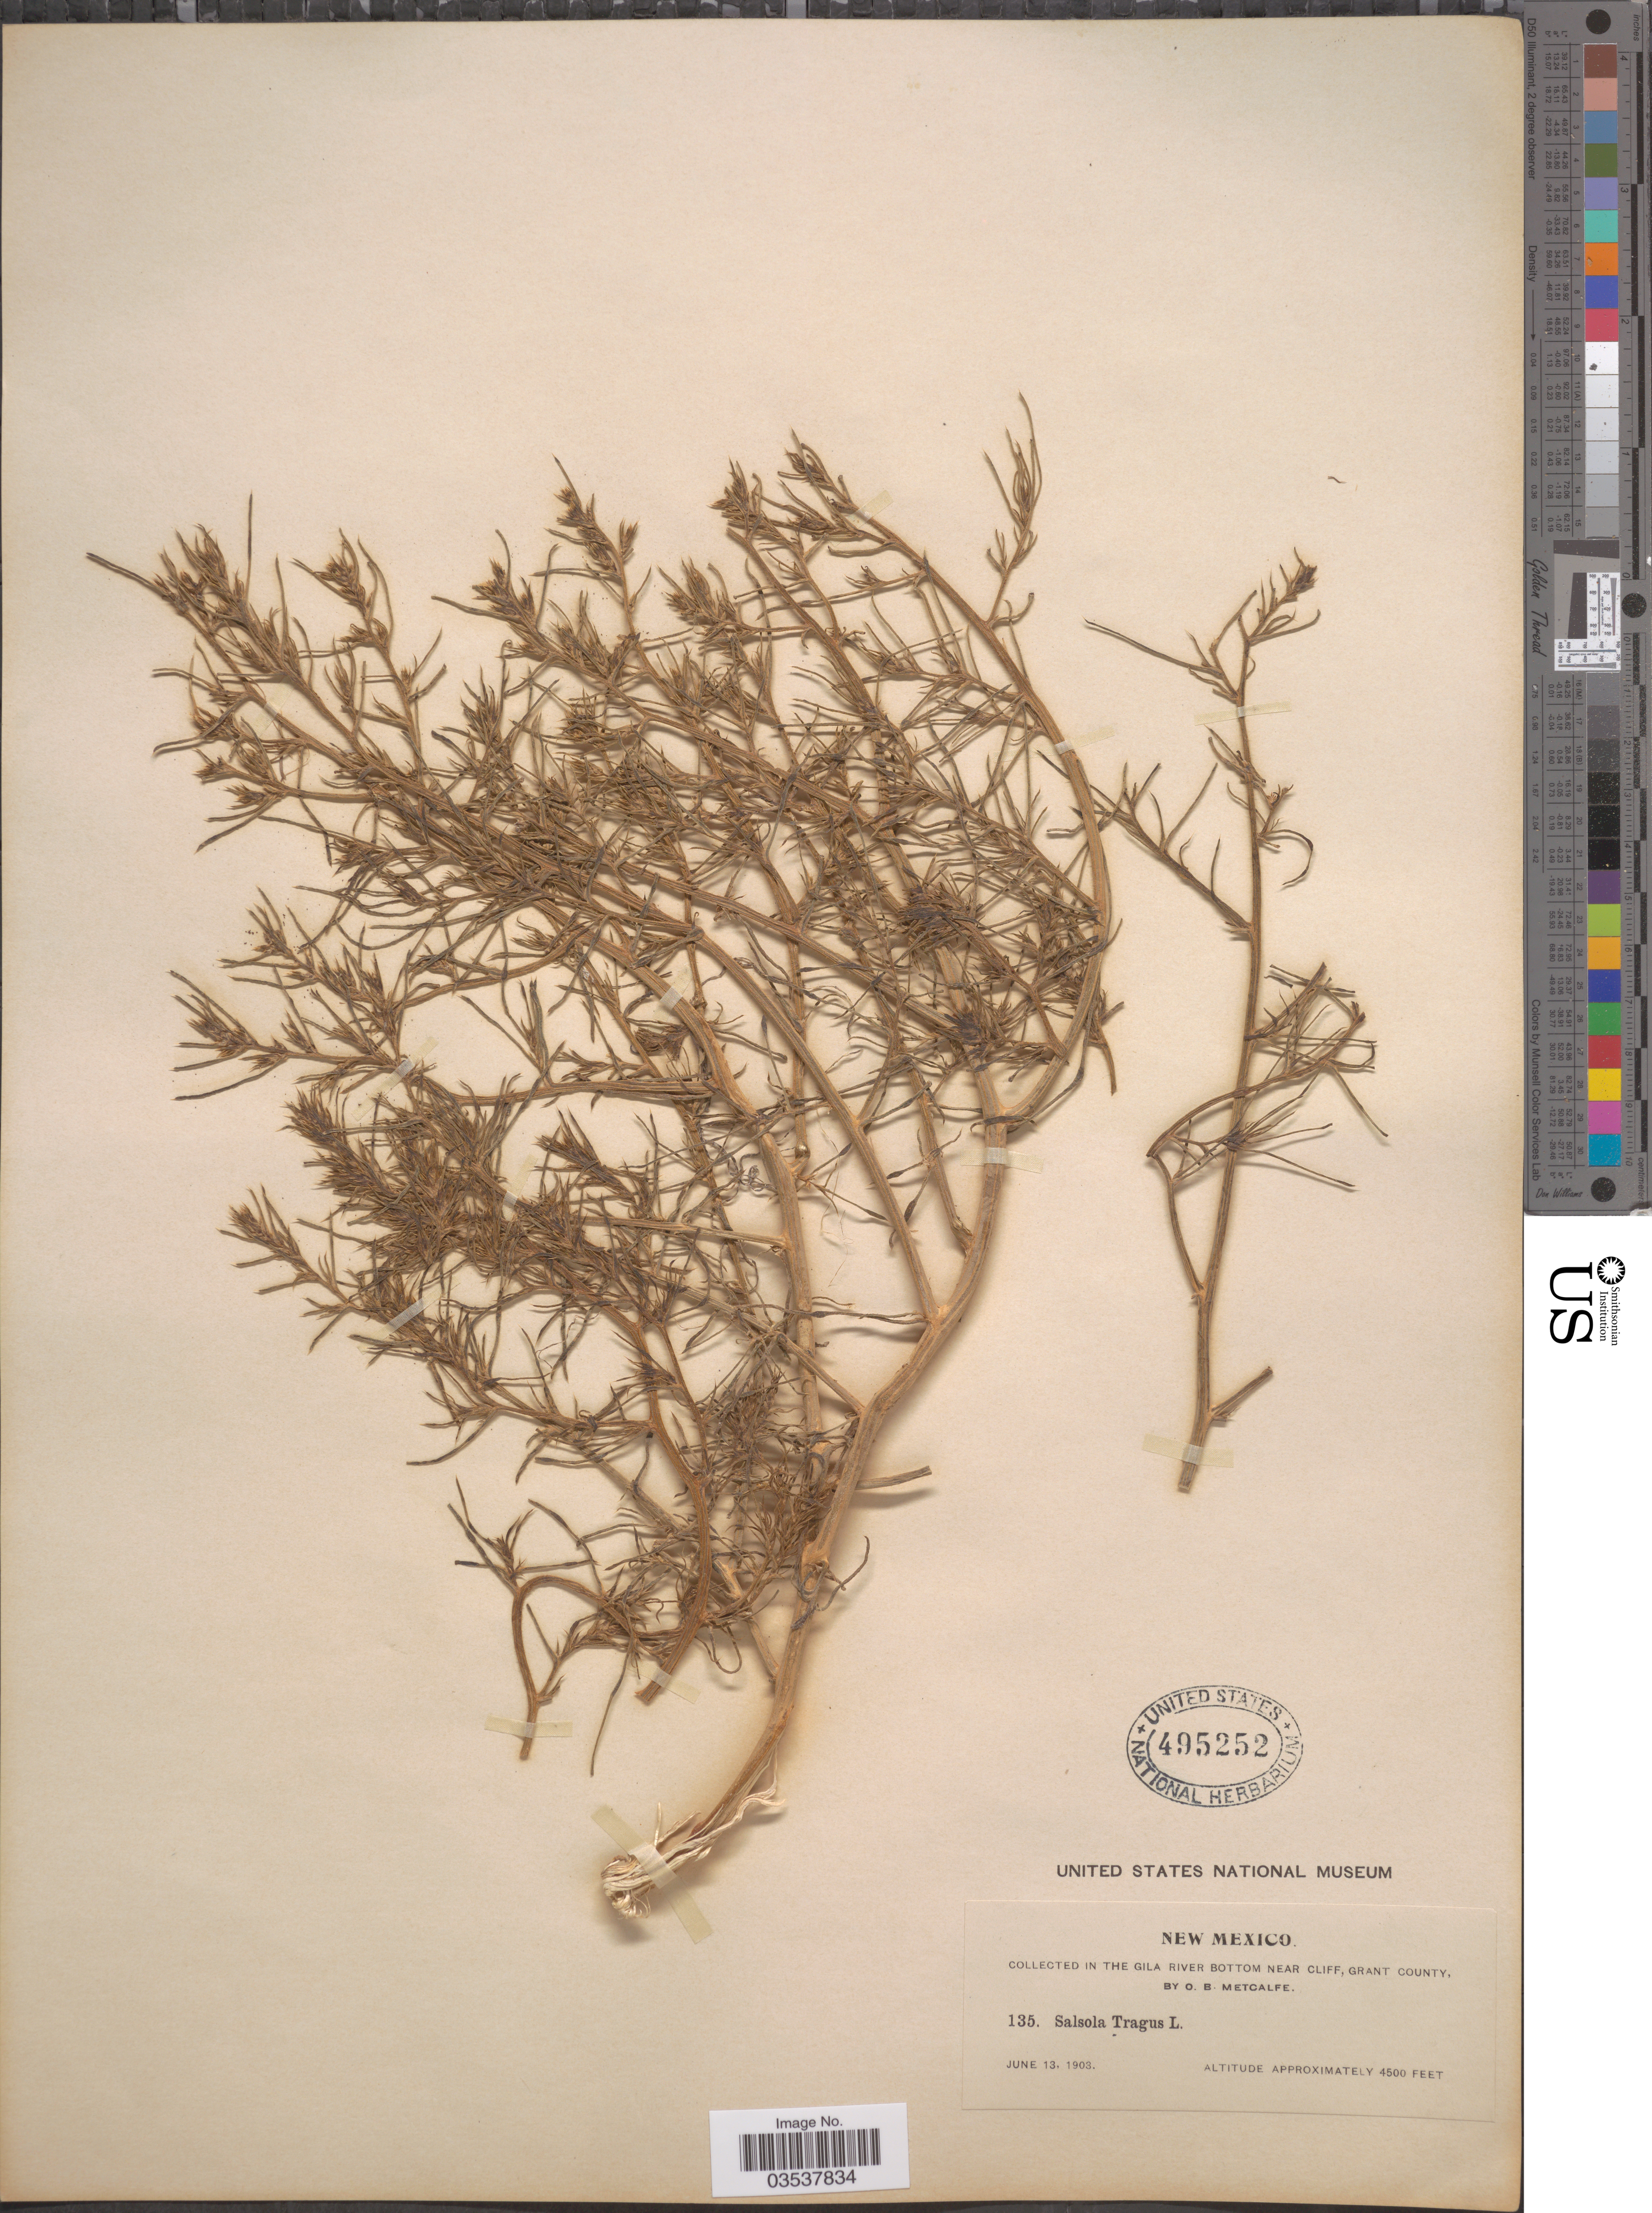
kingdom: Plantae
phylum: Tracheophyta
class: Magnoliopsida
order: Caryophyllales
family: Amaranthaceae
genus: Salsola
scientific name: Salsola pestifer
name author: A. Nelson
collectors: O. B. Metcalfe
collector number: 135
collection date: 1903-06-13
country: United States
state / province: New Mexico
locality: In the Gila River Bottom near cliff, Grant County.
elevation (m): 1372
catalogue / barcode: US 495252